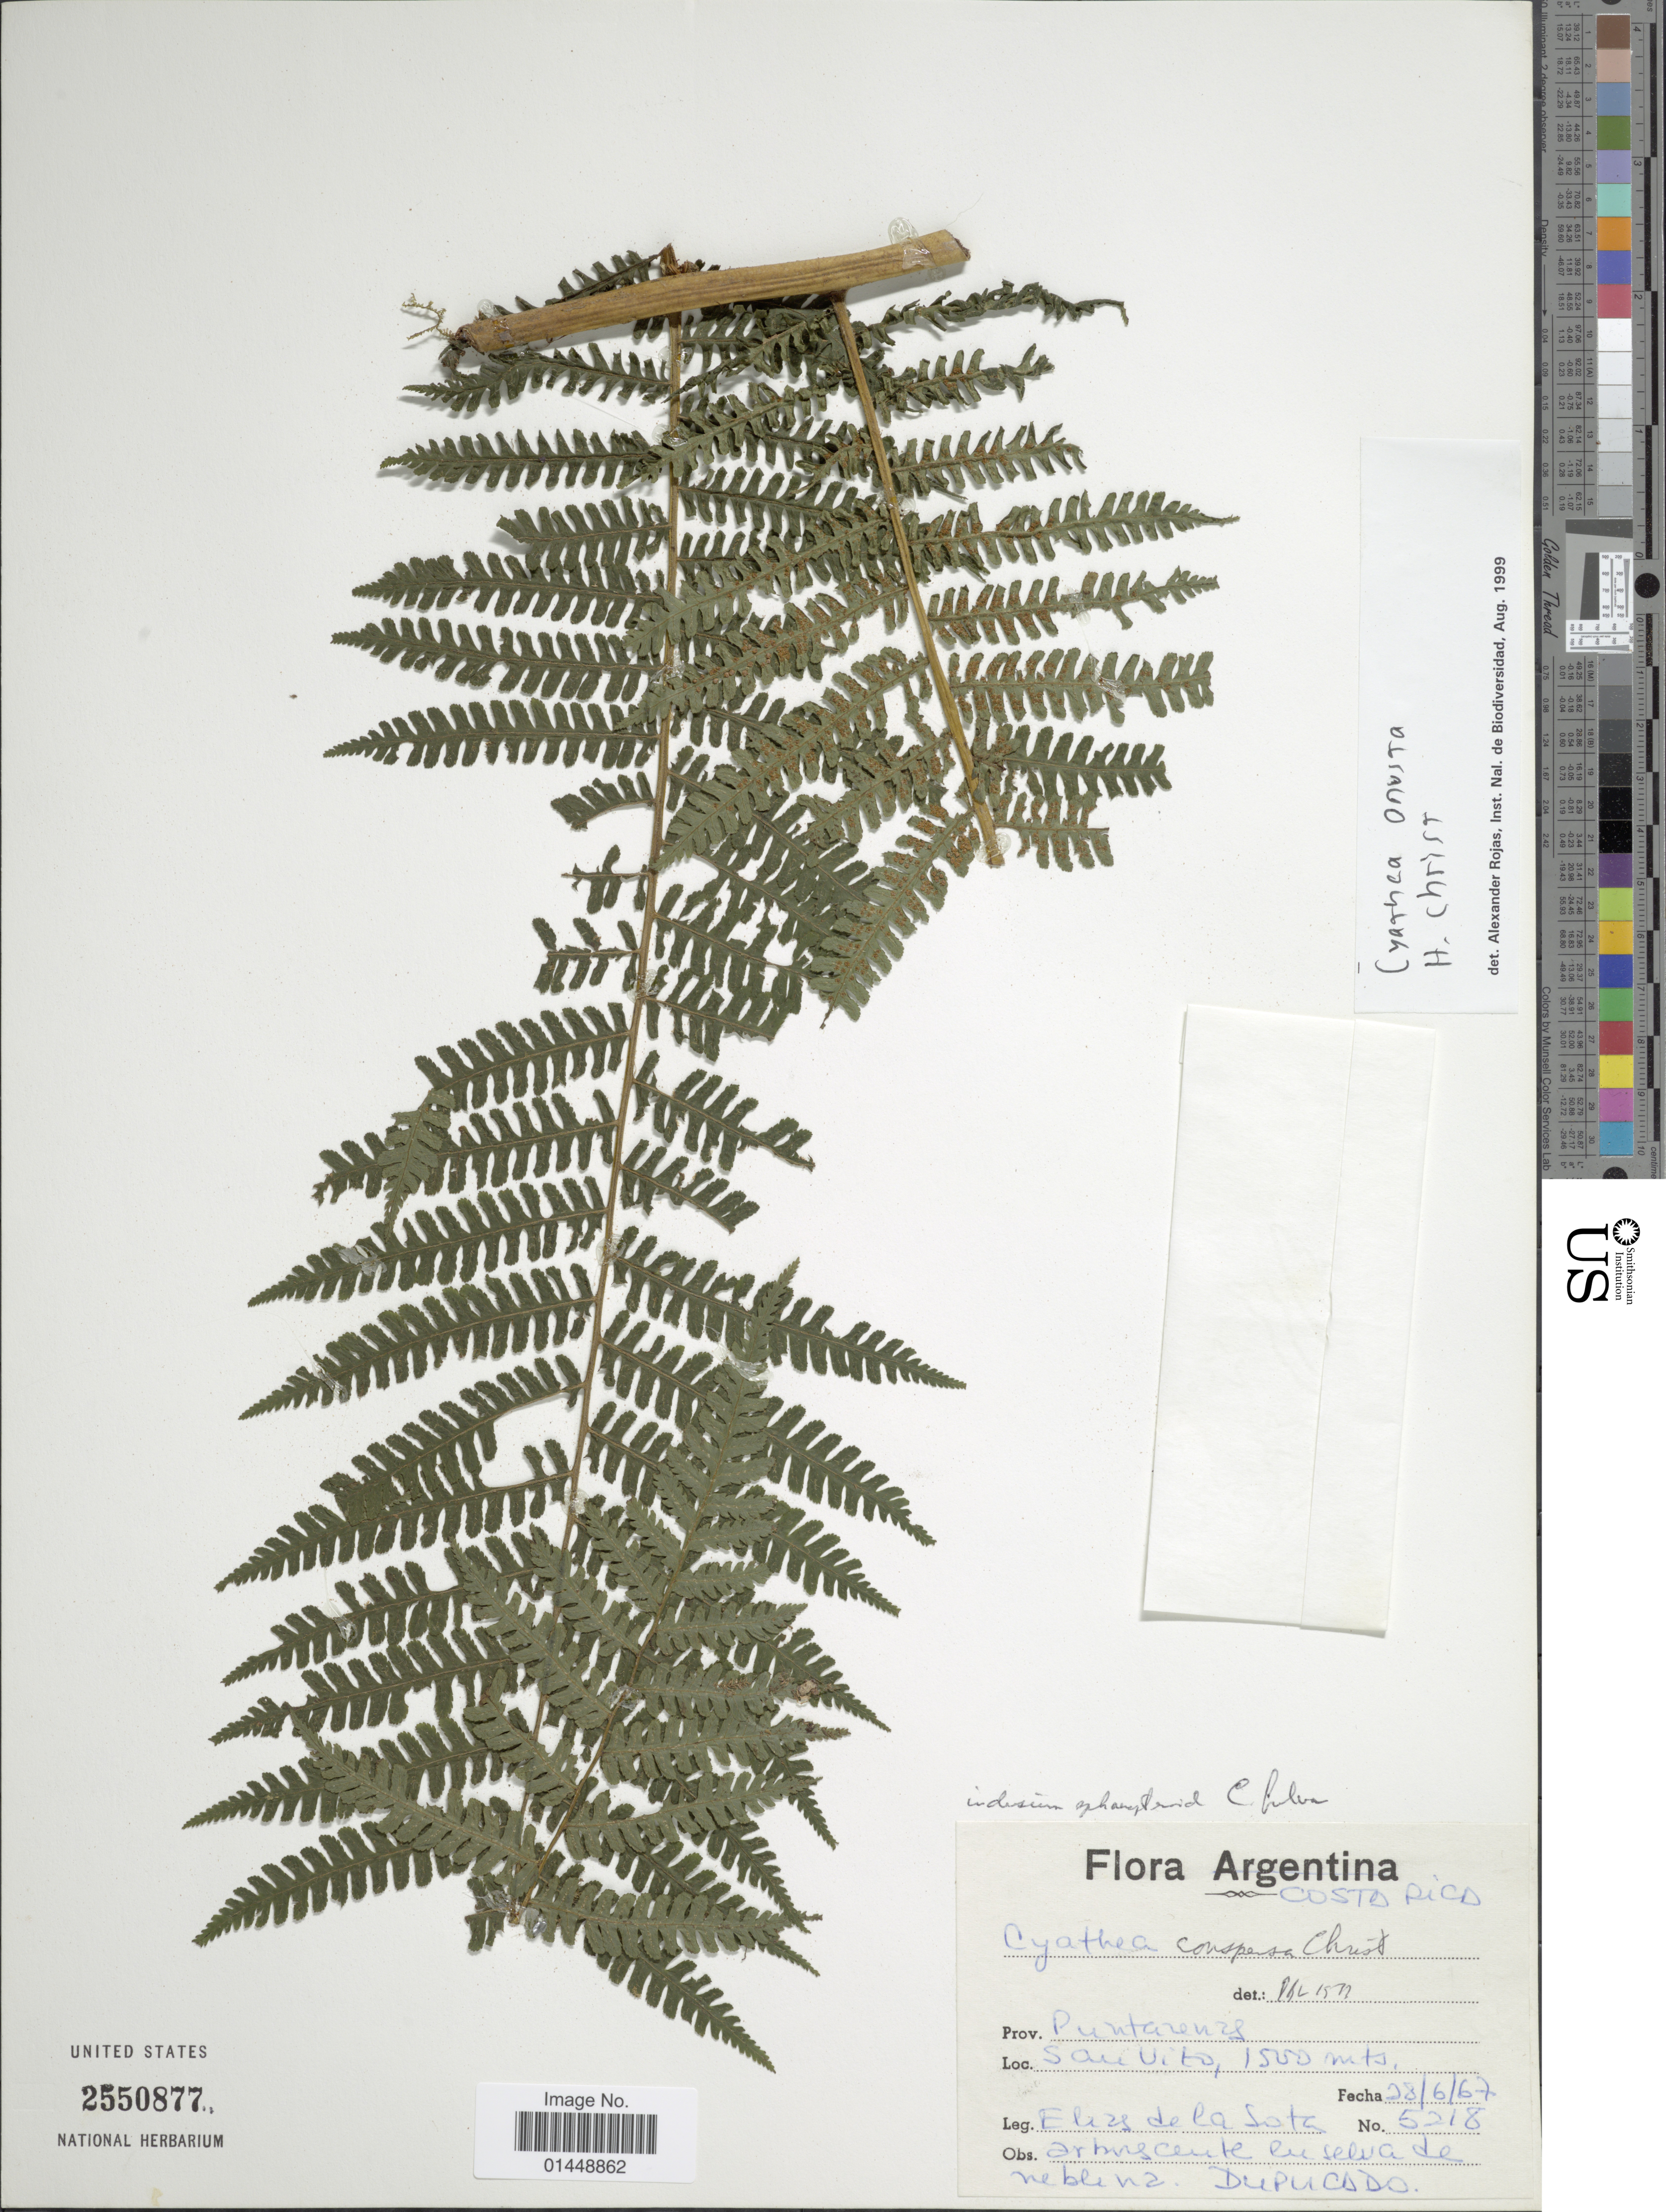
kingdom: Plantae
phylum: Tracheophyta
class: Polypodiopsida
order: Cyatheales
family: Cyatheaceae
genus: Cyathea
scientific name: Cyathea fulva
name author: (M. Martens & Galeotti) Fée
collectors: E. R. de la Sota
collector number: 5218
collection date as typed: Transcribed d/m/y: 28/6/67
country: Costa Rica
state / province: Puntarenas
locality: Prov. Puntarenas. San Uitok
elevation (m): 1500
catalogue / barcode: US 2550877